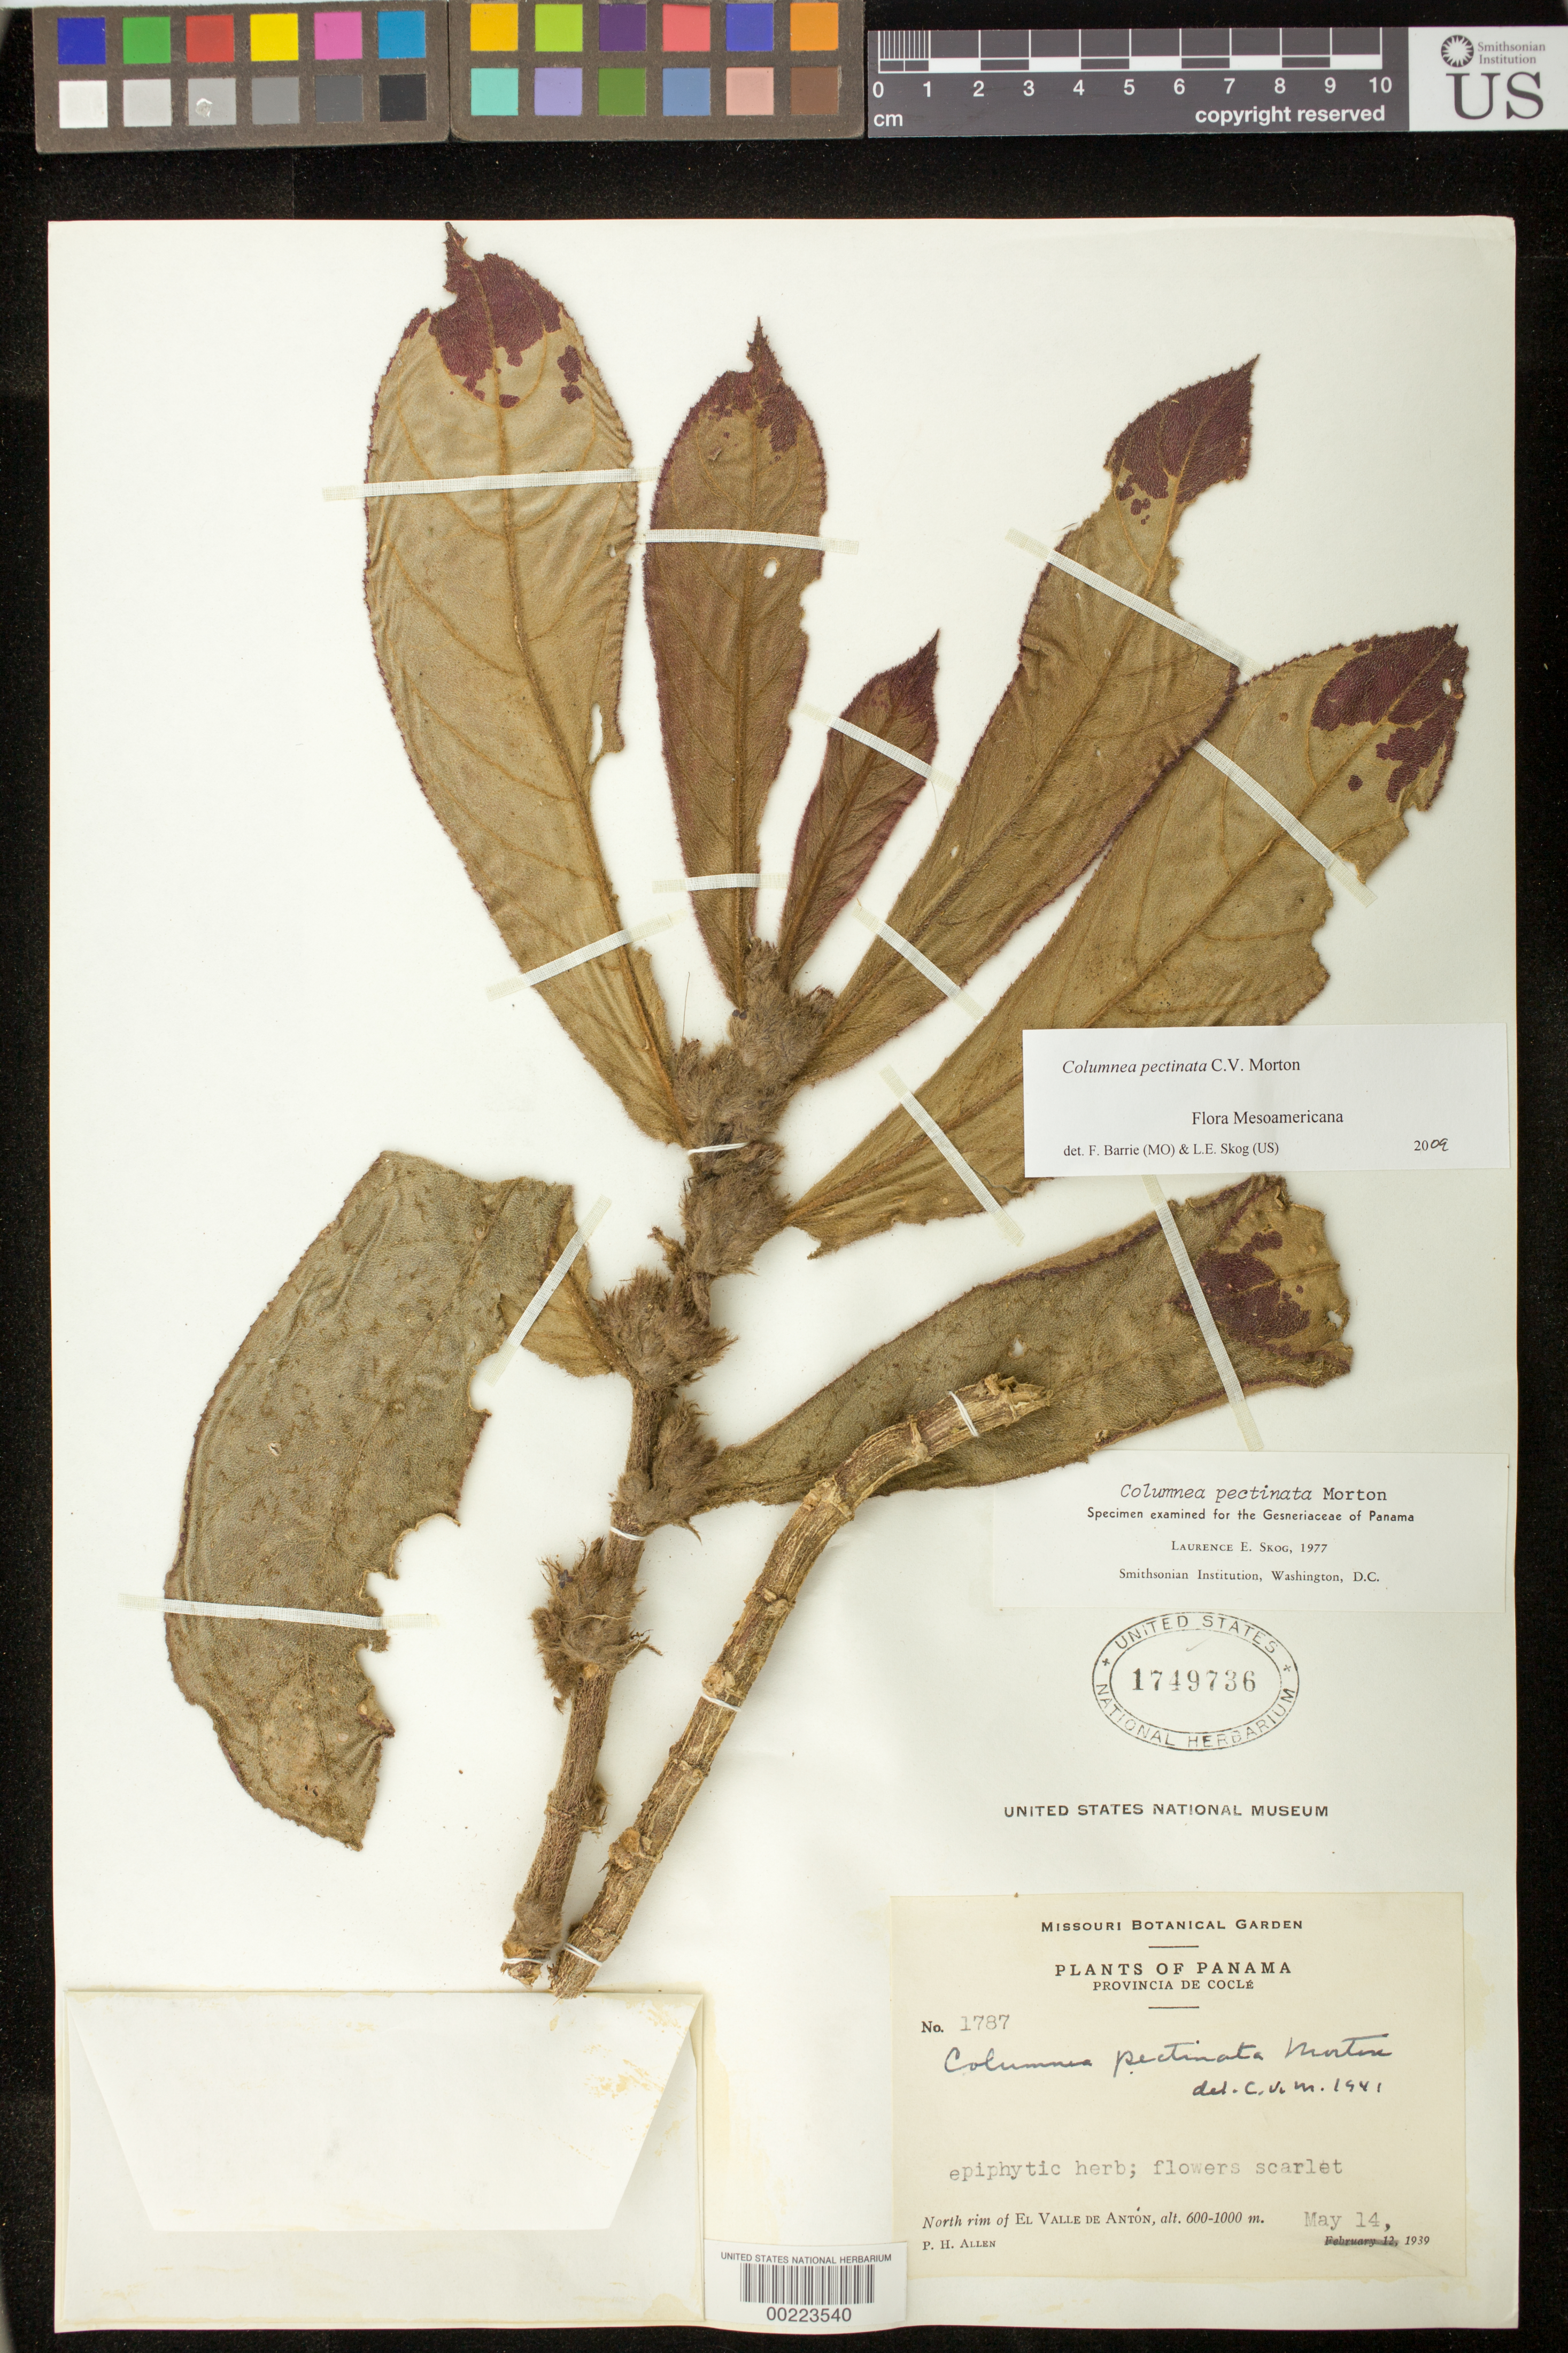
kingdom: Plantae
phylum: Tracheophyta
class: Magnoliopsida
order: Lamiales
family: Gesneriaceae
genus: Columnea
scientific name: Columnea pectinata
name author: C.V. Morton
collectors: P. H. Allen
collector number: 1787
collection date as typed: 14 May 1939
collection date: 1939-05-14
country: Panama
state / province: Coclé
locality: North rim of El Valle de Anton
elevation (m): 600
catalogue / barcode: US 1749736